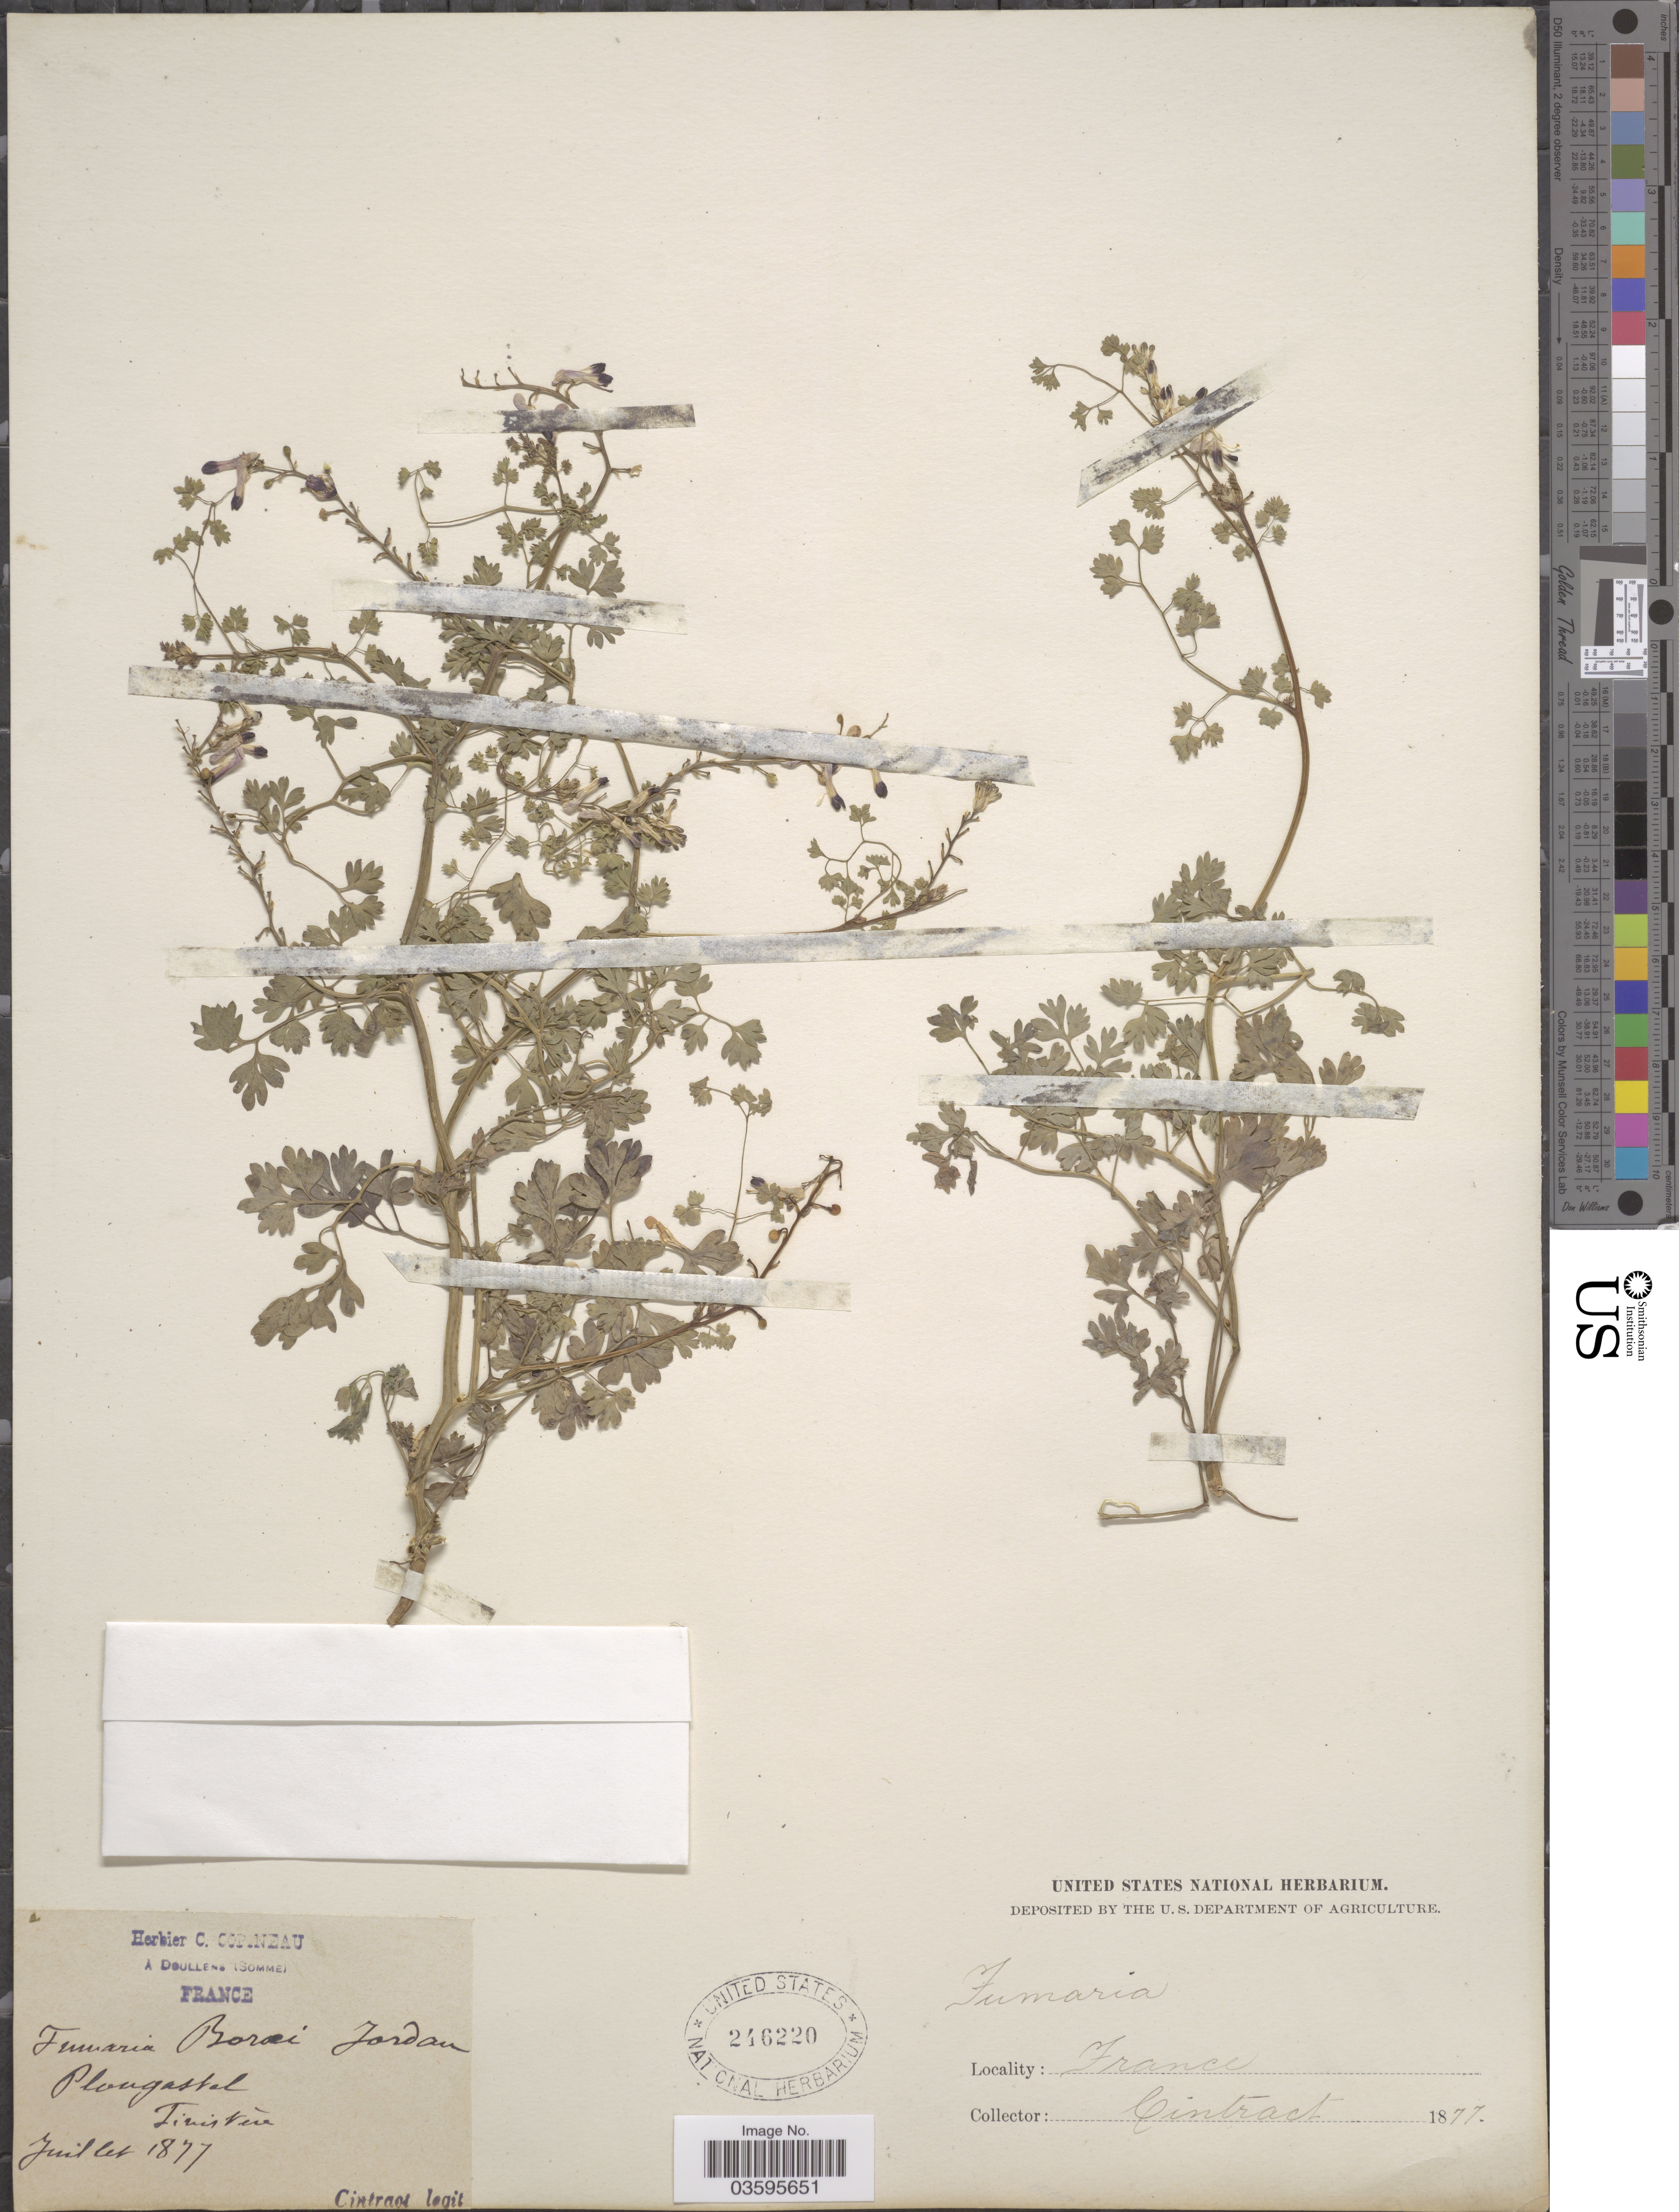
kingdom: Plantae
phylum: Tracheophyta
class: Magnoliopsida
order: Ranunculales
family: Papaveraceae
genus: Fumaria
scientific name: Fumaria boraei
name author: Jord.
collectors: Cintract, --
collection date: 1877-07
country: France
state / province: Bretagne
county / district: Finistère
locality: Plougastel, Finistère.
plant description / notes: Corrected "Plougastat, Finisteré" to "Plougastel, Finistère."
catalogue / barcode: US 246220